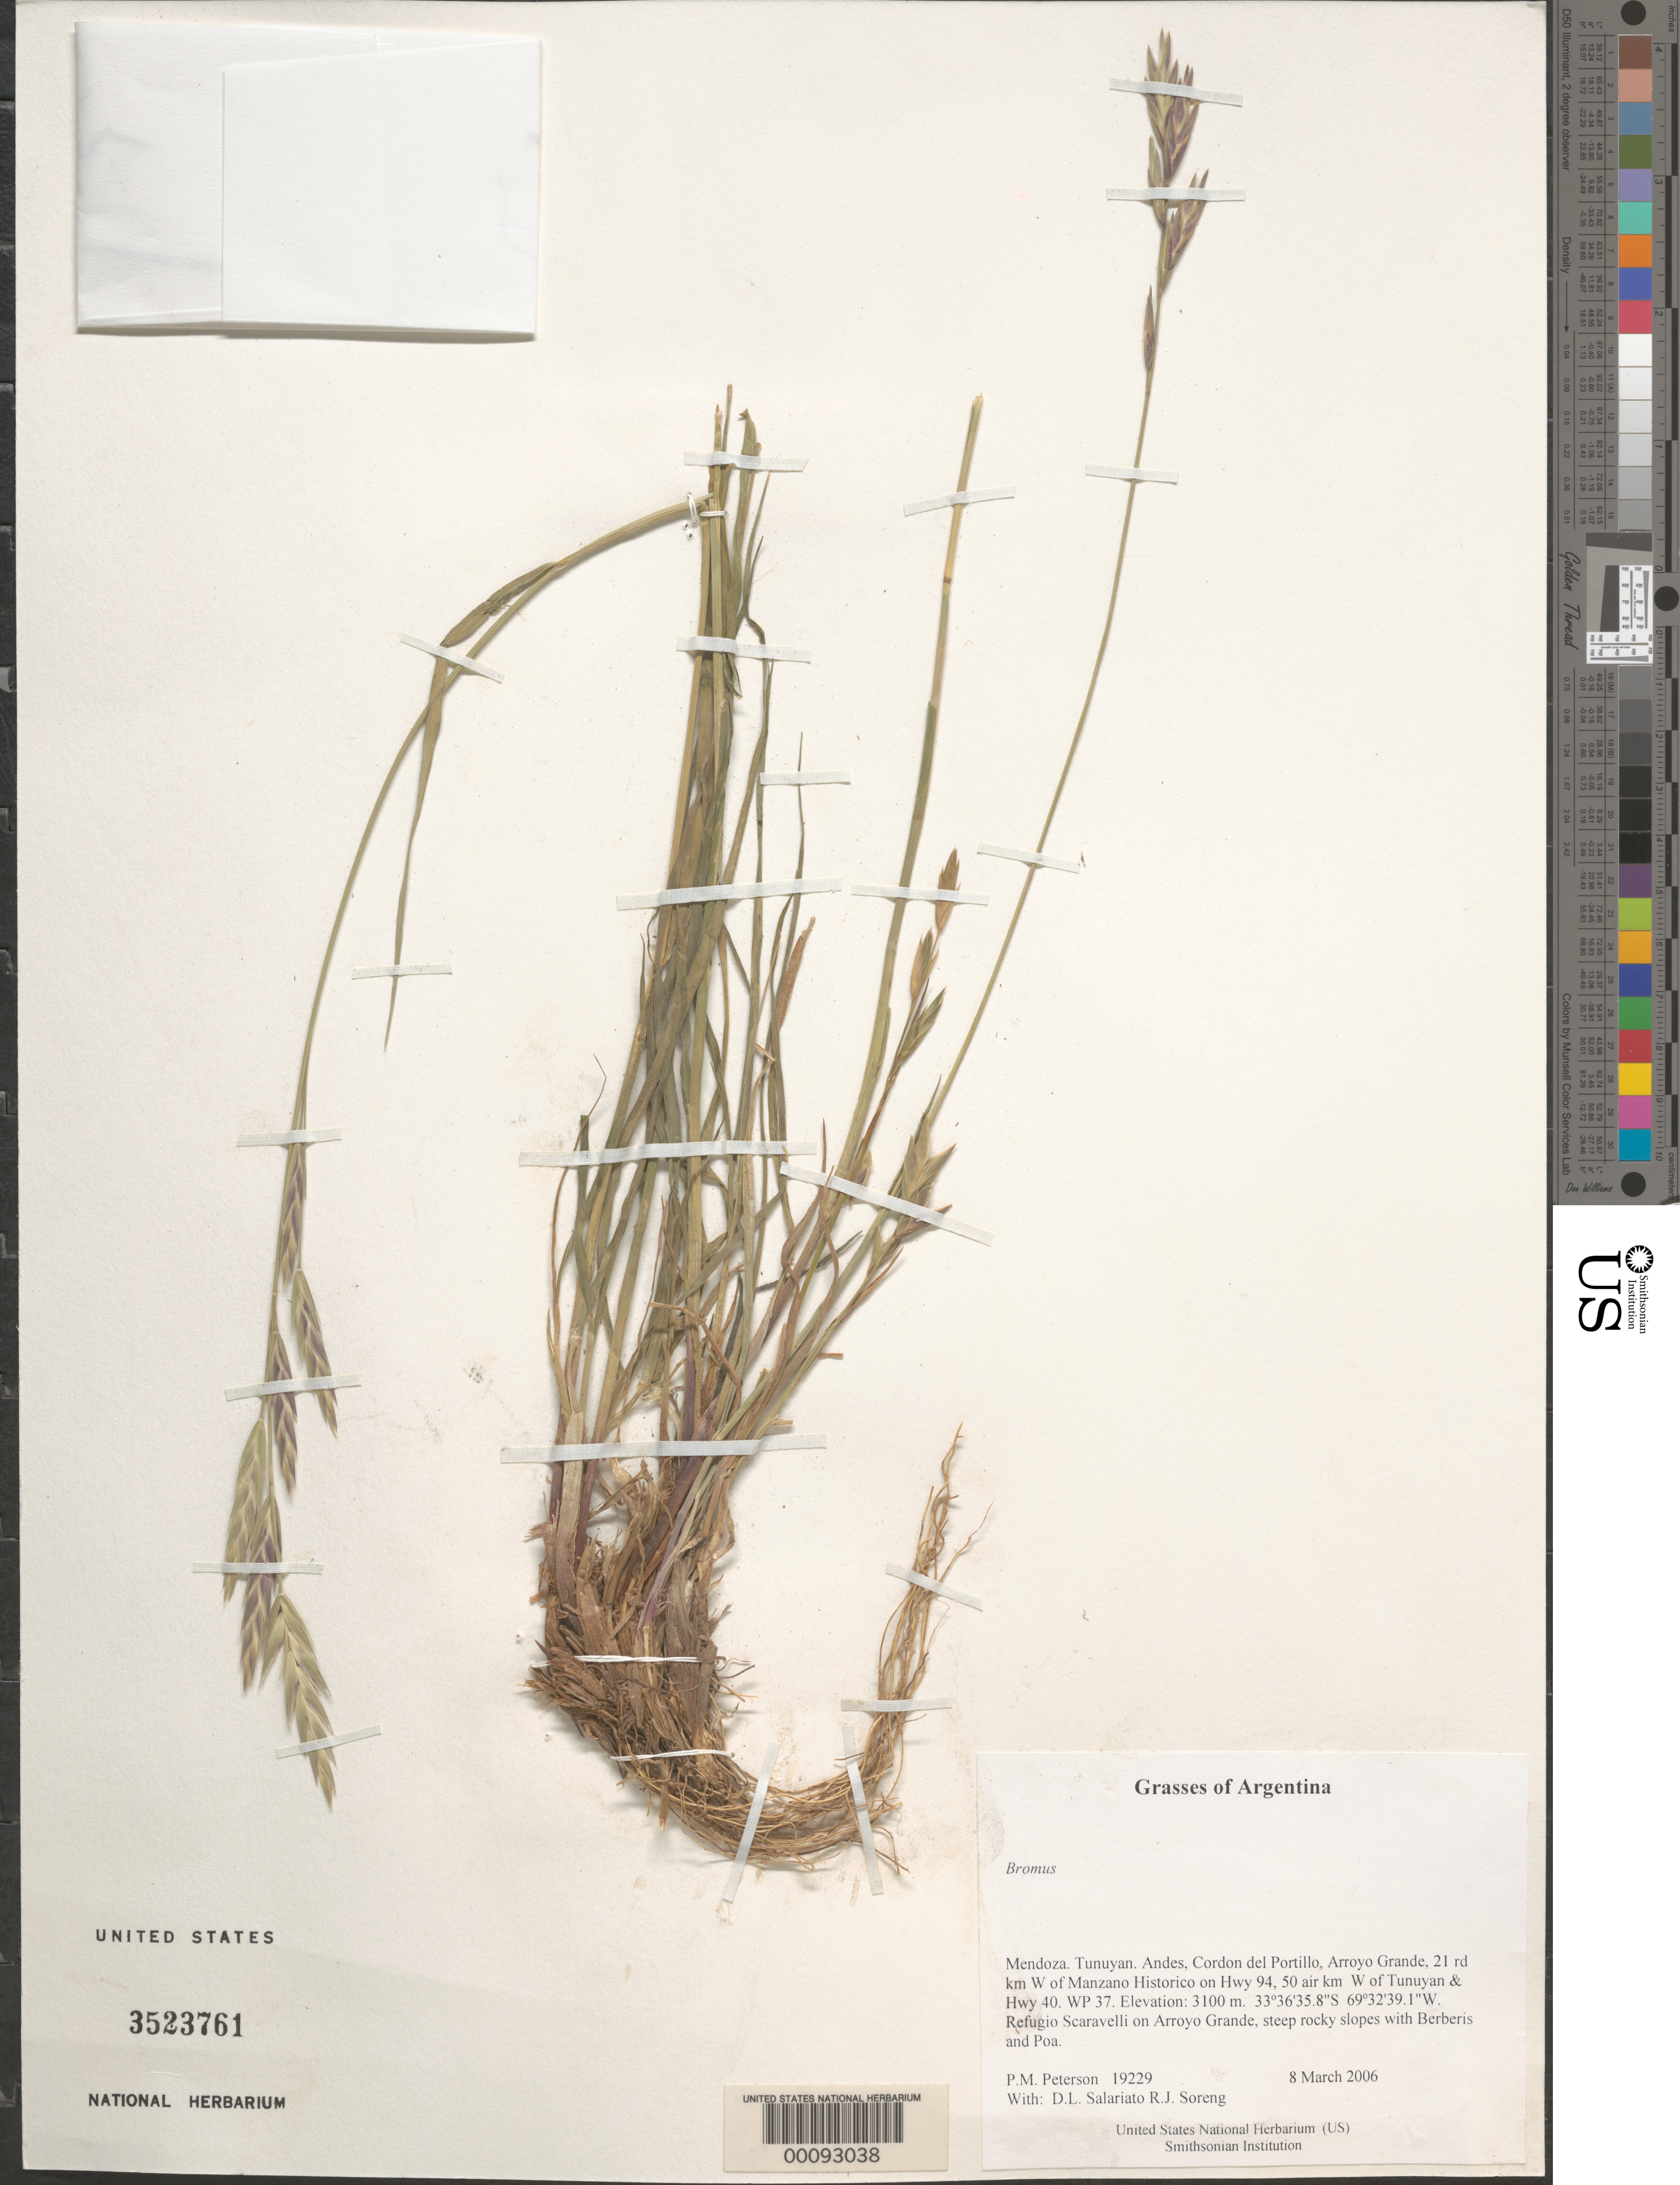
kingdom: Plantae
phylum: Tracheophyta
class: Liliopsida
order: Poales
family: Poaceae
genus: Bromus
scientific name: Bromus sp.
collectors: P. M. Peterson, R. J. Soreng, D. Salariato & A. Panizza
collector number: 19229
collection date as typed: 08 Mar 2006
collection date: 2006-03-08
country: Argentina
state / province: Mendoza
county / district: Tunuyan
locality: Andes, Cordon del Portillo, Arroyo Grande, 21 rd km W of Manzano Historico on Hwy 94, 50 air km W of Tunuyan & Hwy 40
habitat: Refugio Scaravelli on Arroyo Grande, steep rocky slopes with Berberis and Poa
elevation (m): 3100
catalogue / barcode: US 3523761